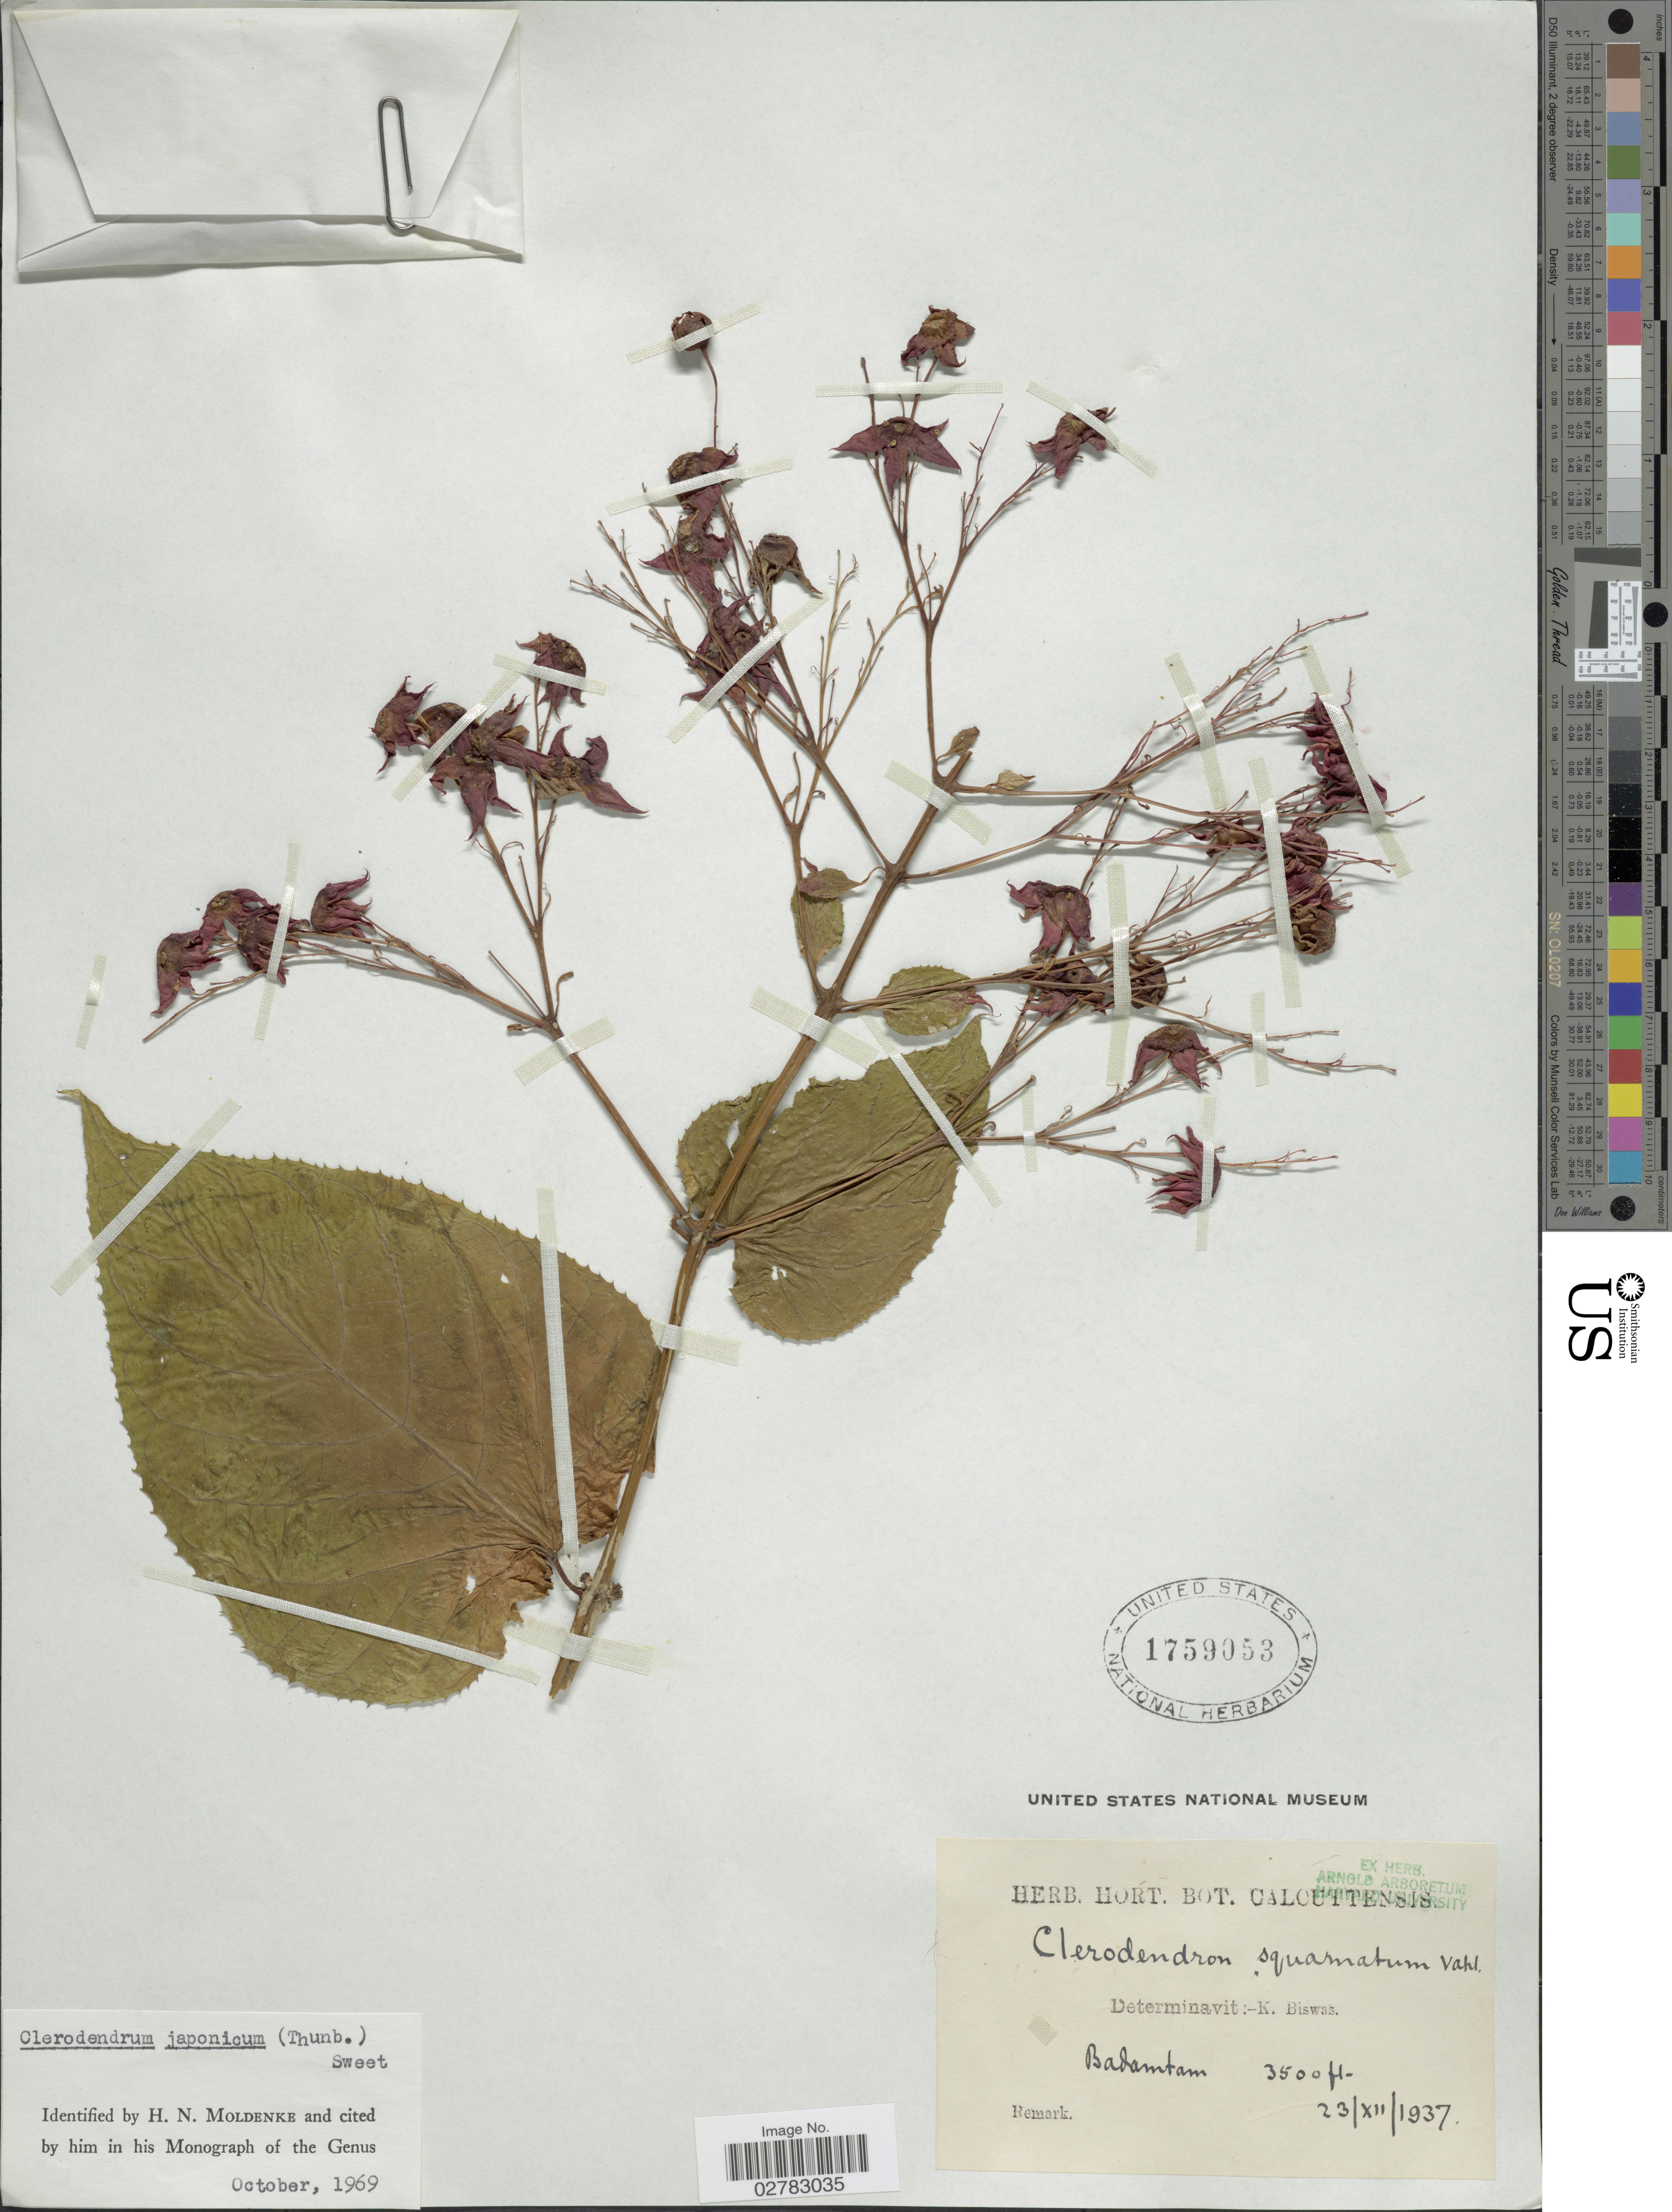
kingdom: Plantae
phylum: Tracheophyta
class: Magnoliopsida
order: Lamiales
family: Lamiaceae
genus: Clerodendrum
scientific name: Clerodendrum japonicum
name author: (Thunb.) Sweet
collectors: ex Herb. Hort. Bot. Calcuttensis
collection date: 1937-12-23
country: India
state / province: West Bengal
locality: Badamtam.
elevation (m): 1067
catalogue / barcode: US 1759053